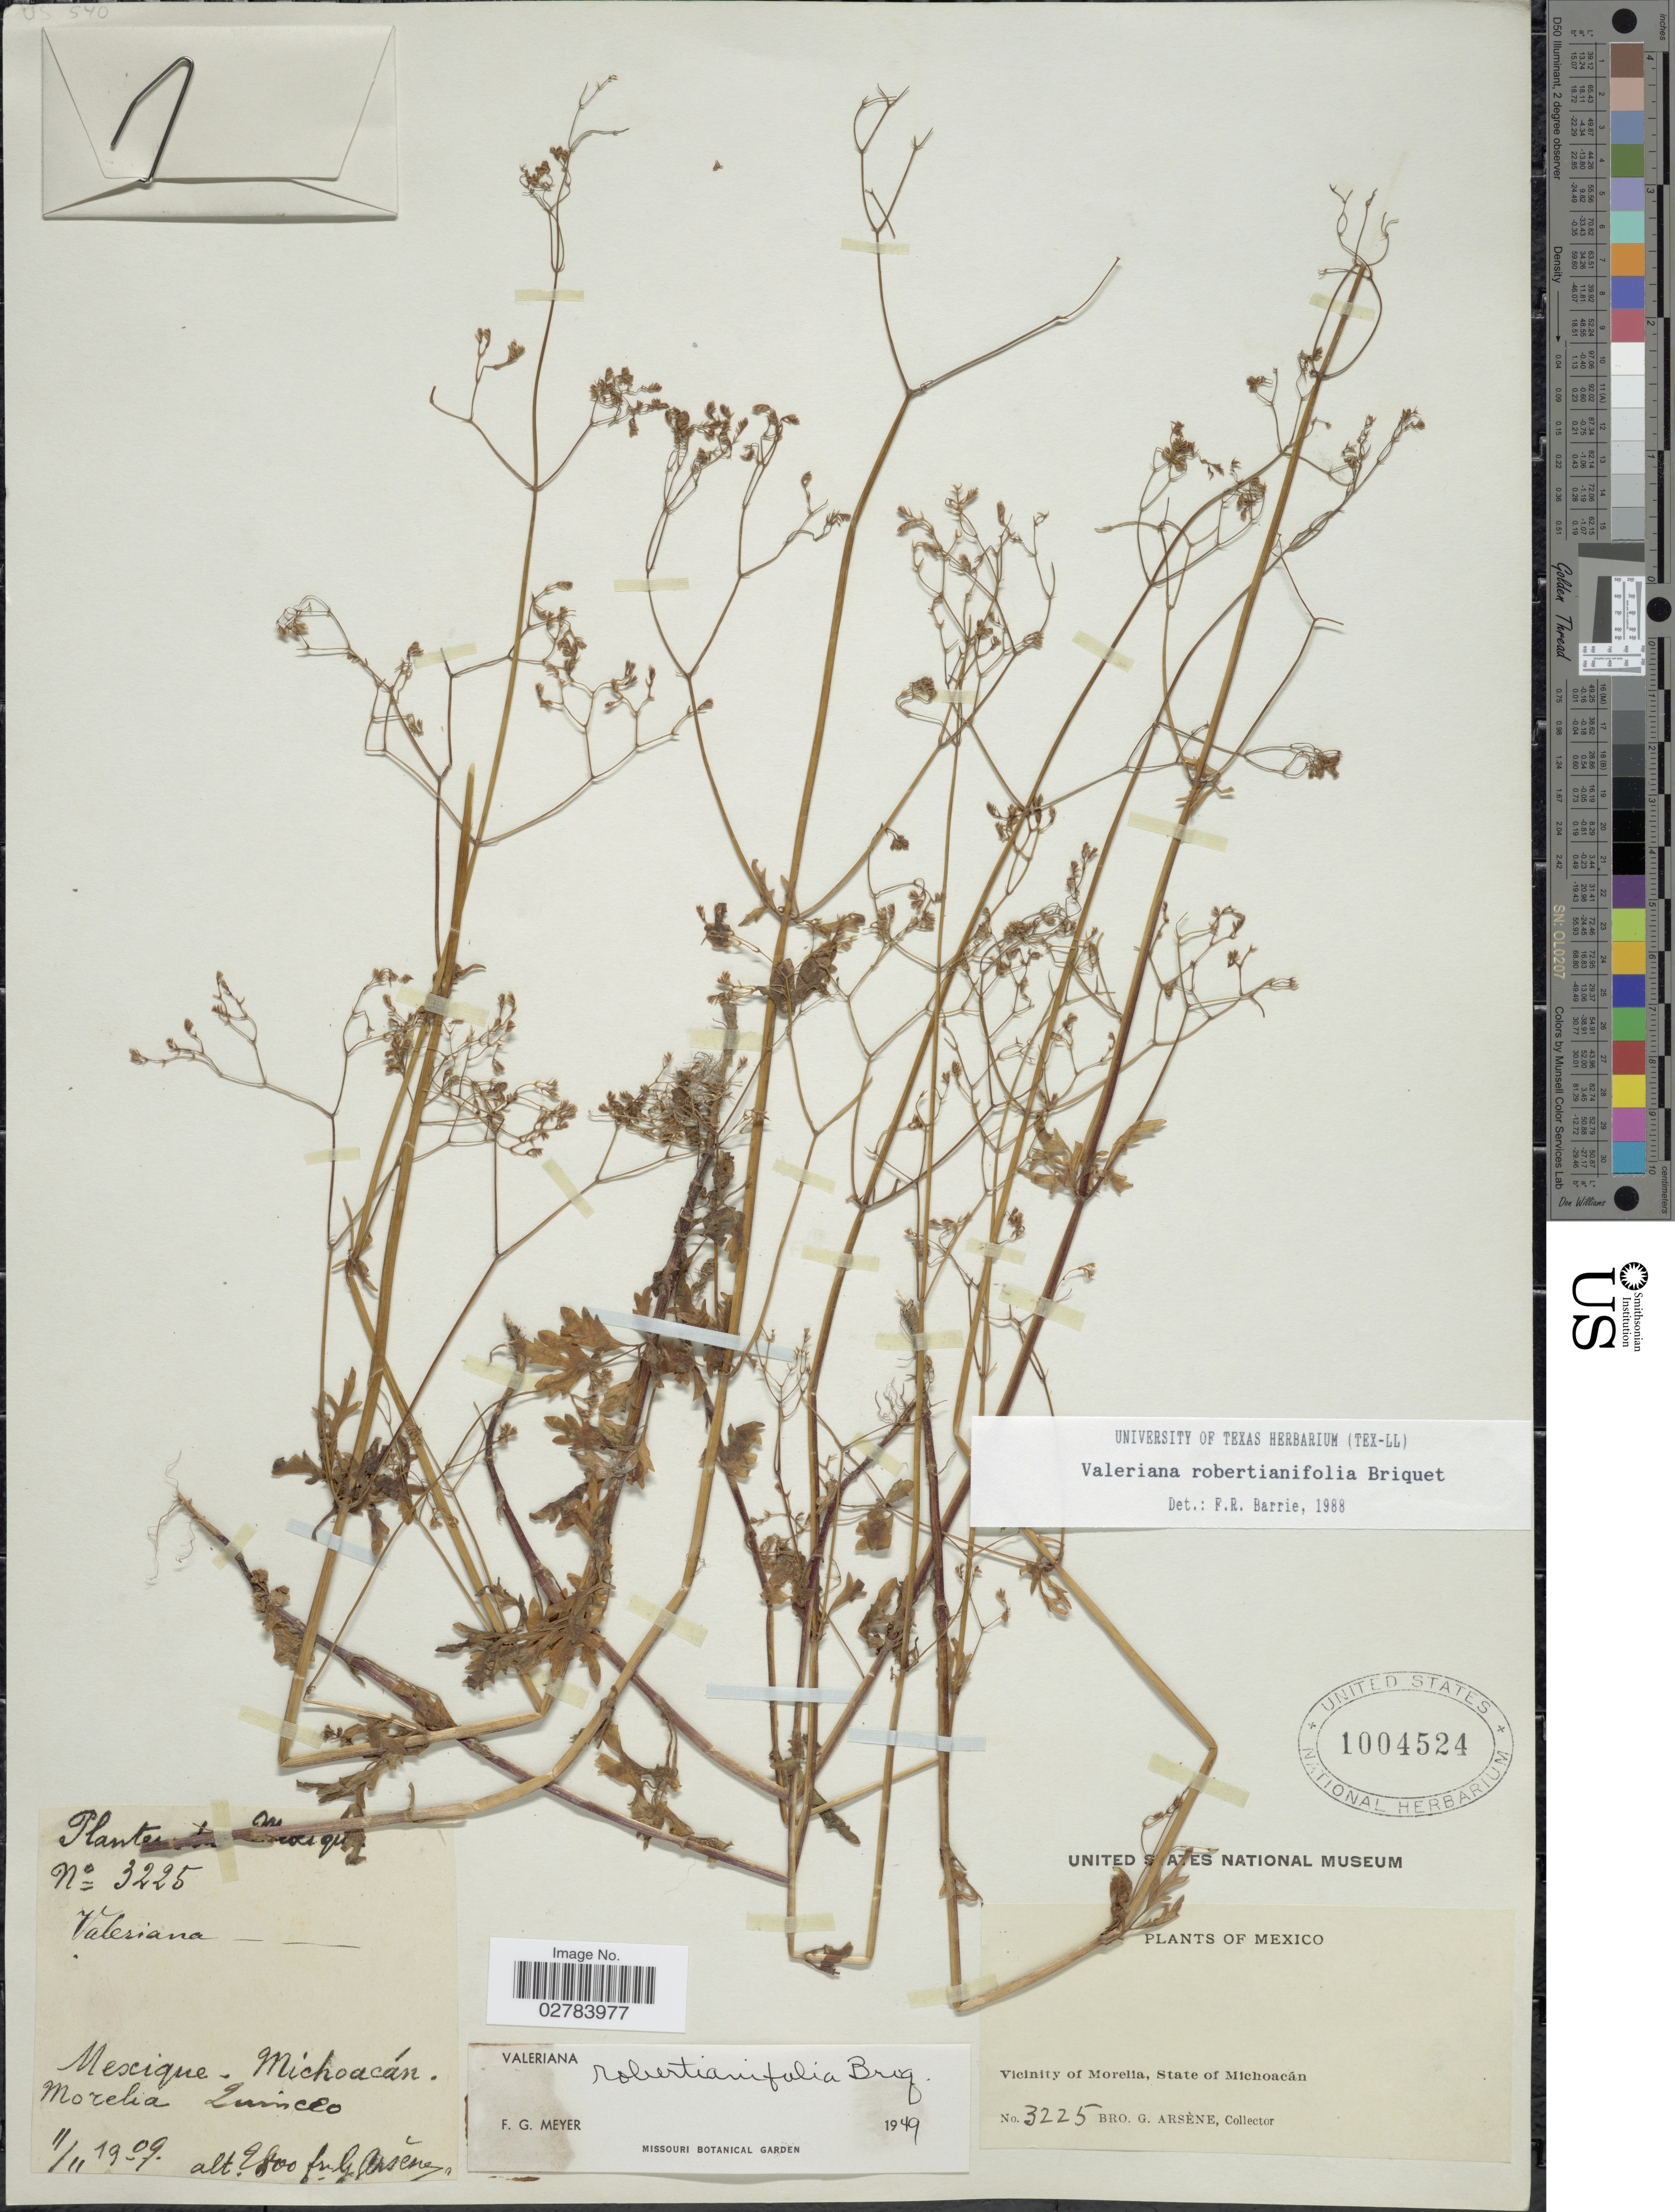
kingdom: Plantae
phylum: Tracheophyta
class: Magnoliopsida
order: Dipsacales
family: Caprifoliaceae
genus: Valeriana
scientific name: Valeriana robertianifolia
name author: Briq.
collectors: Bro. G. Arsène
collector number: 3225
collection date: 1909-11-11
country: Mexico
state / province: Michoacán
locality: Quinceo, Morelia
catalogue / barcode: US 1004524